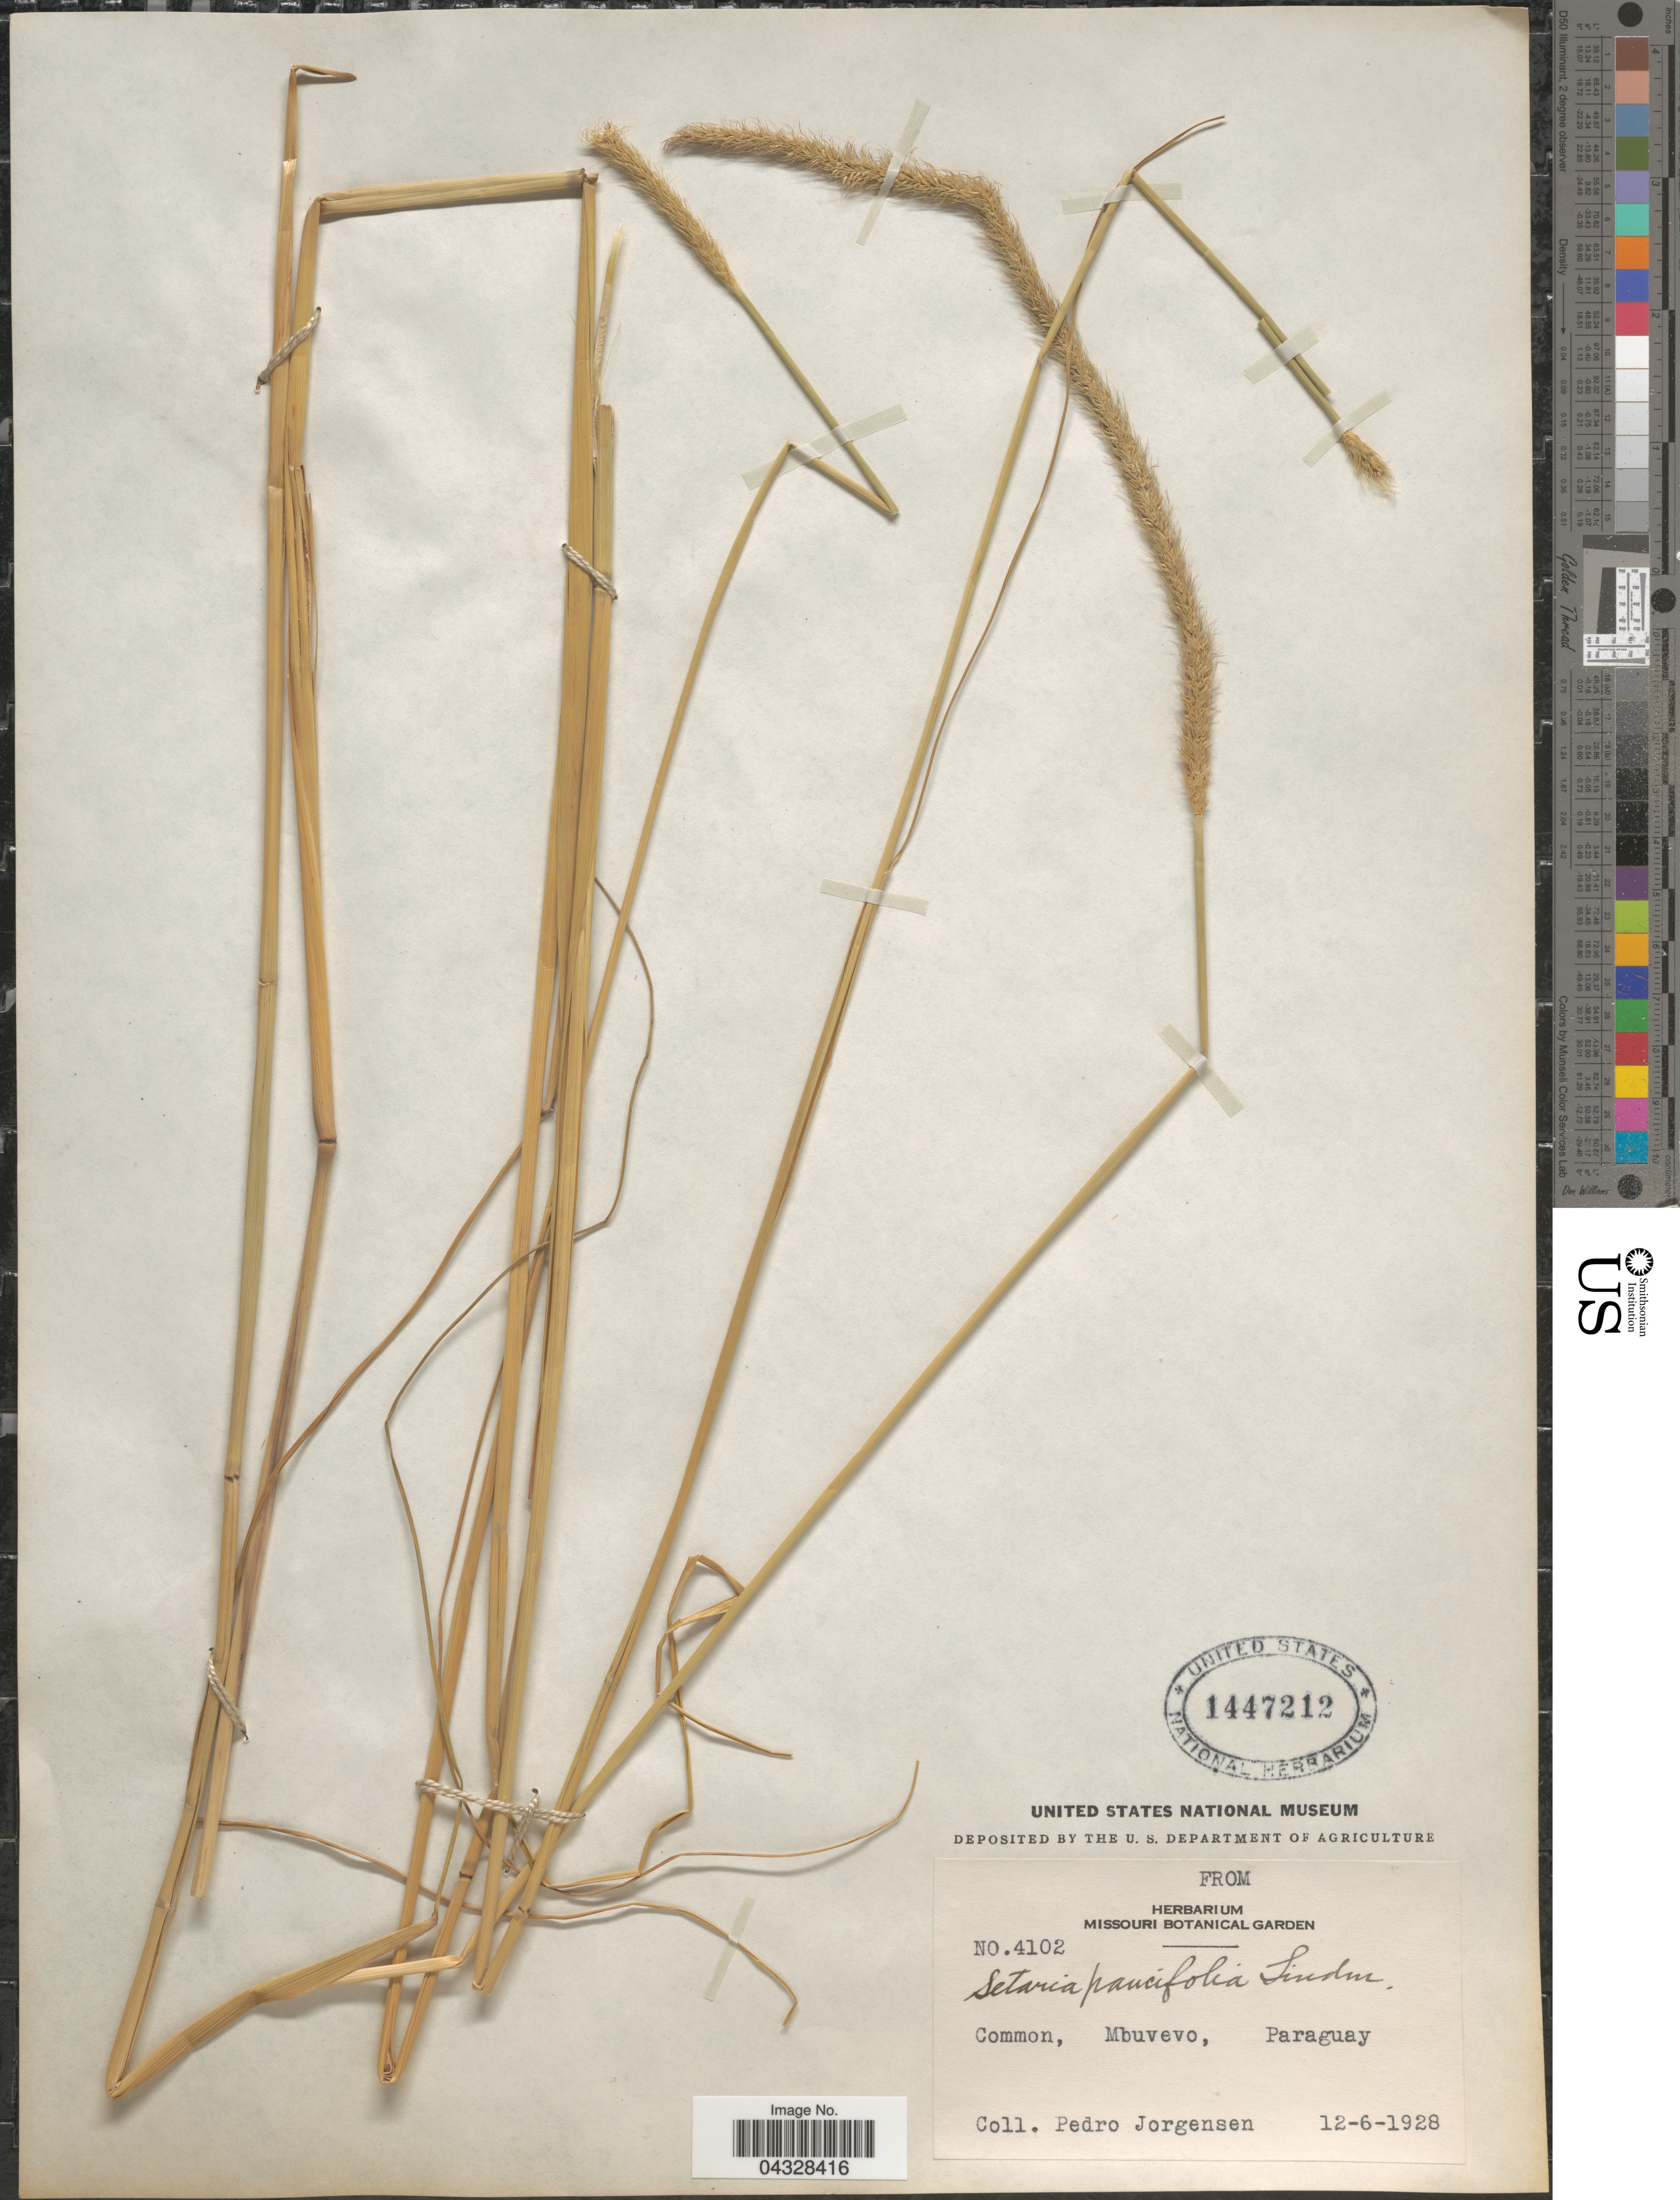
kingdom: Plantae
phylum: Tracheophyta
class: Liliopsida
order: Poales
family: Poaceae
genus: Setaria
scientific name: Setaria paucifolia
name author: (Morong) Lindm.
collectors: P. Jörgensen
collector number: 4102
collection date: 1928-06-12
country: Paraguay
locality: Common, Mbuvevo.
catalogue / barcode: US 1447212